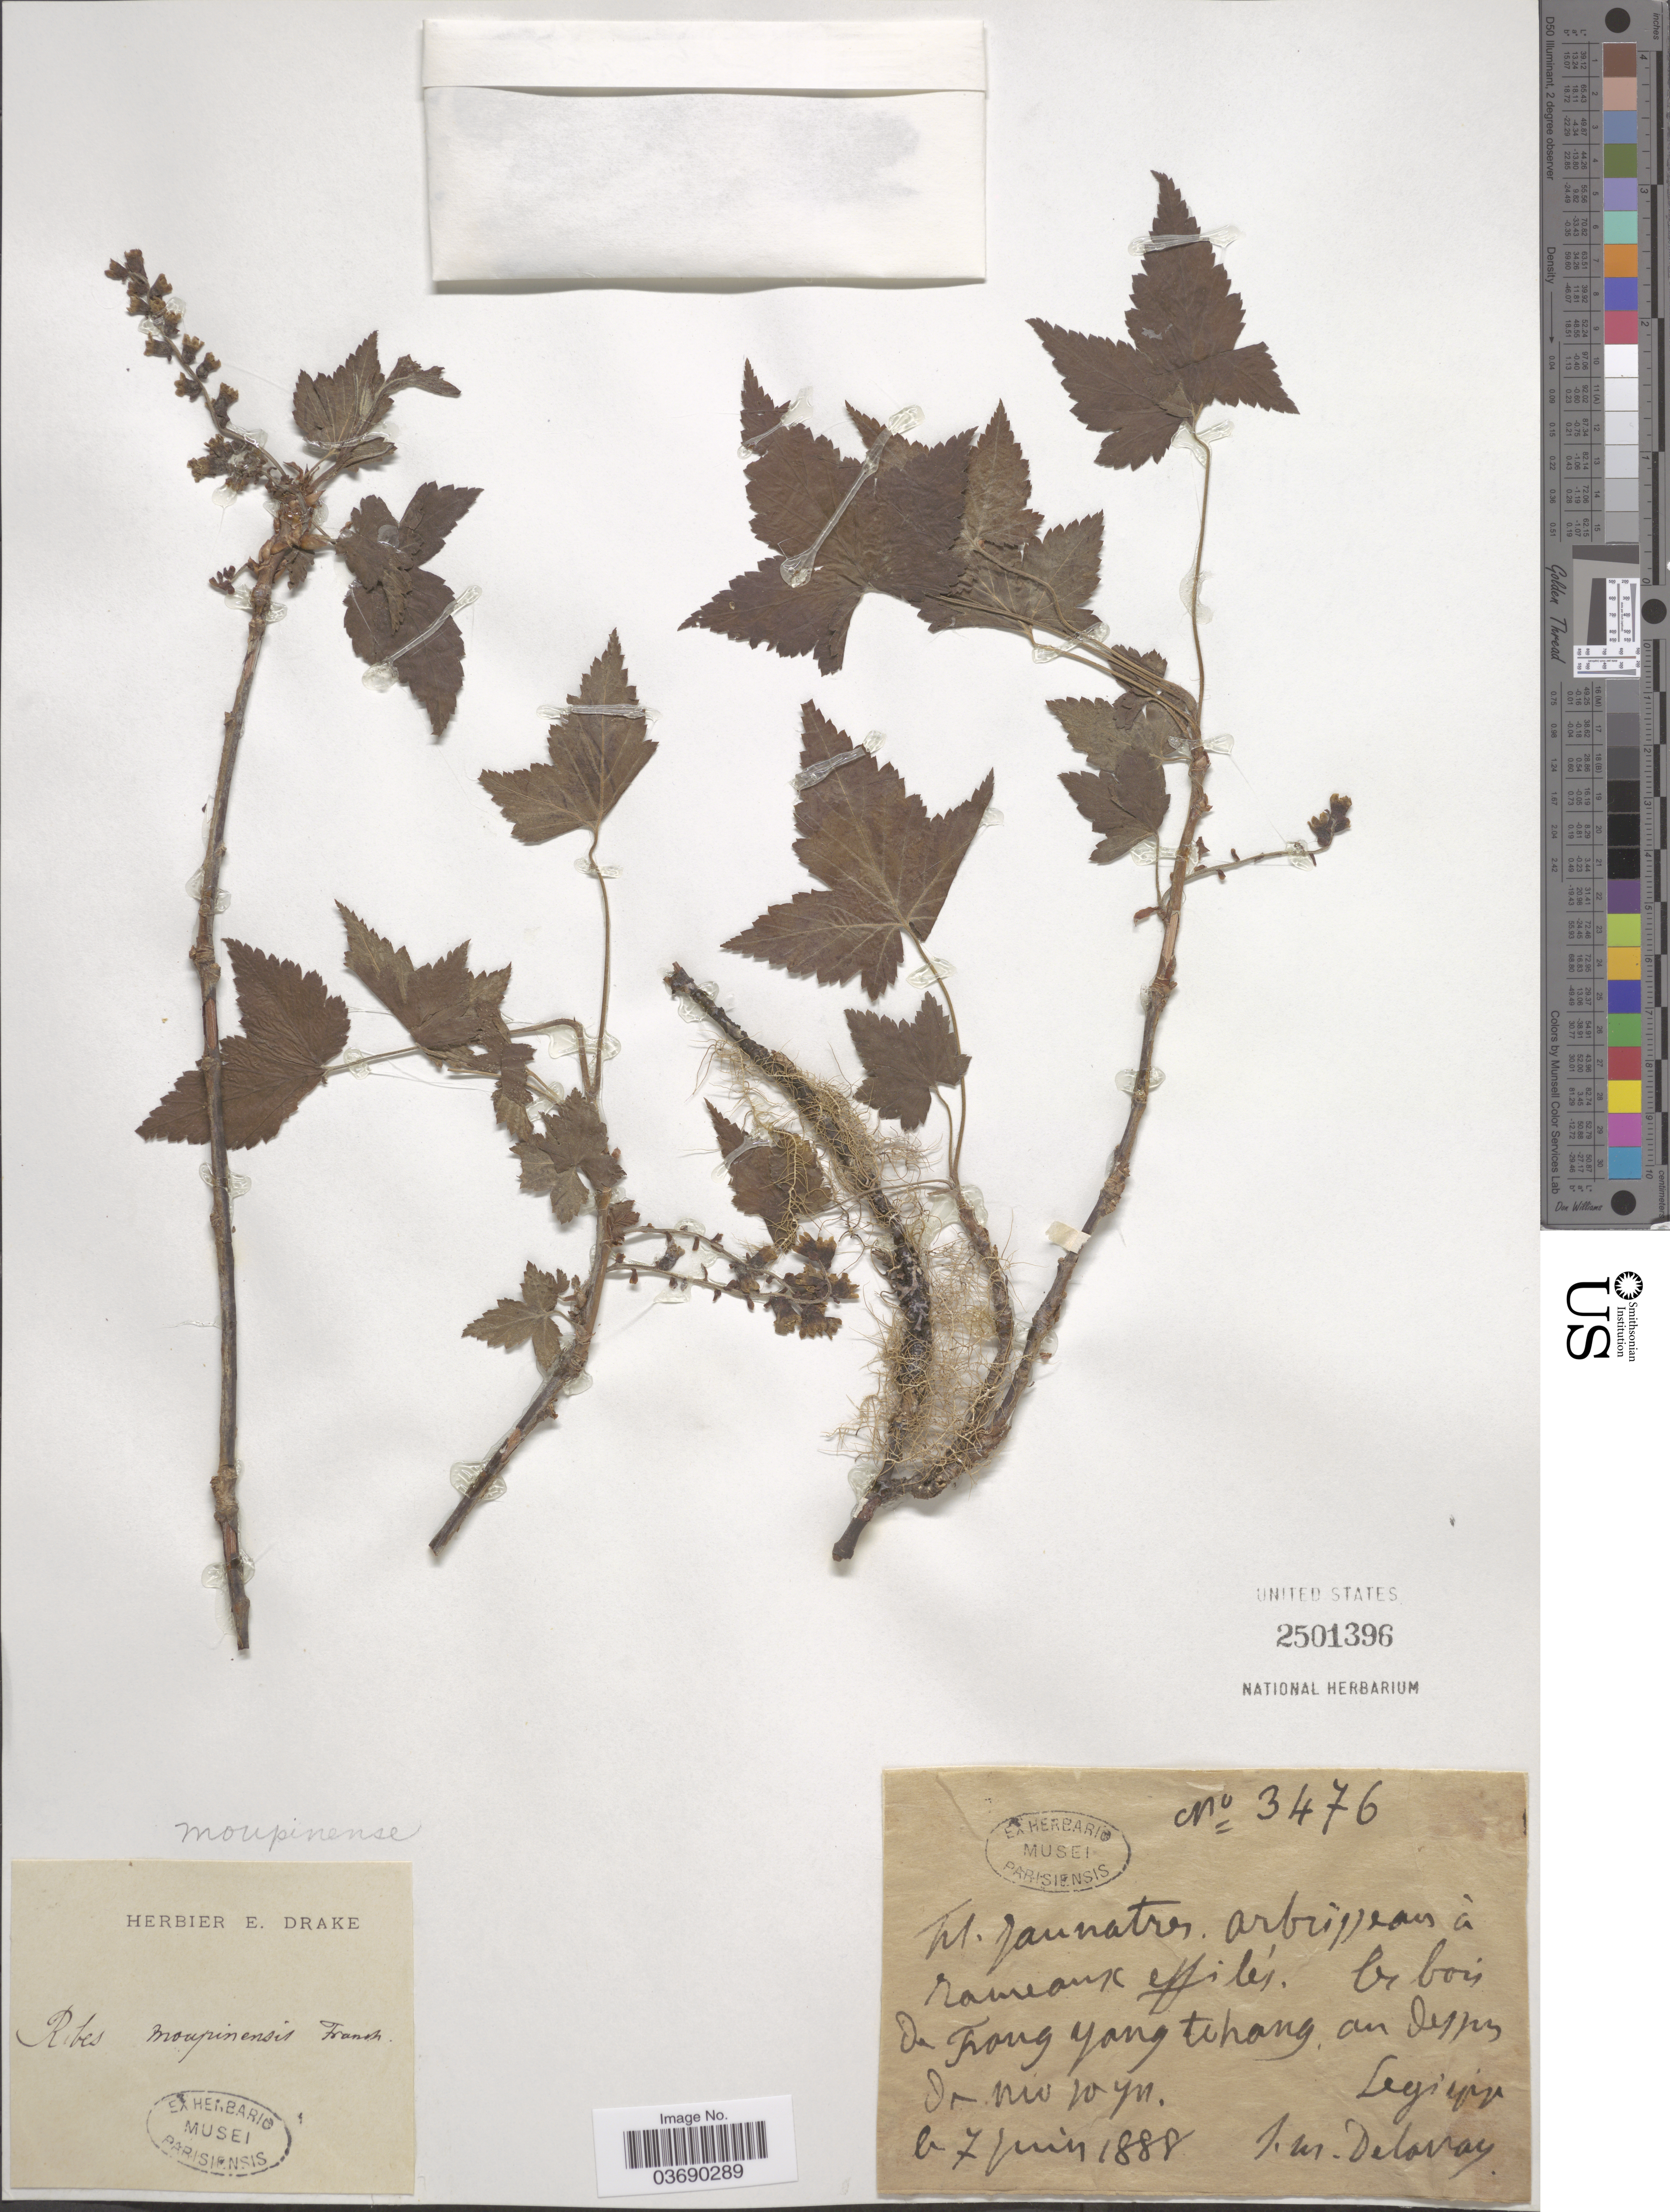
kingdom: Plantae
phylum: Tracheophyta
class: Magnoliopsida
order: Saxifragales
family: Grossulariaceae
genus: Ribes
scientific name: Ribes moupinense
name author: Franch.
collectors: J. Delavay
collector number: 3476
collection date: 1888-06-07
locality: Fong Yong tehang, ! nw Wyn.*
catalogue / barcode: US 2501396